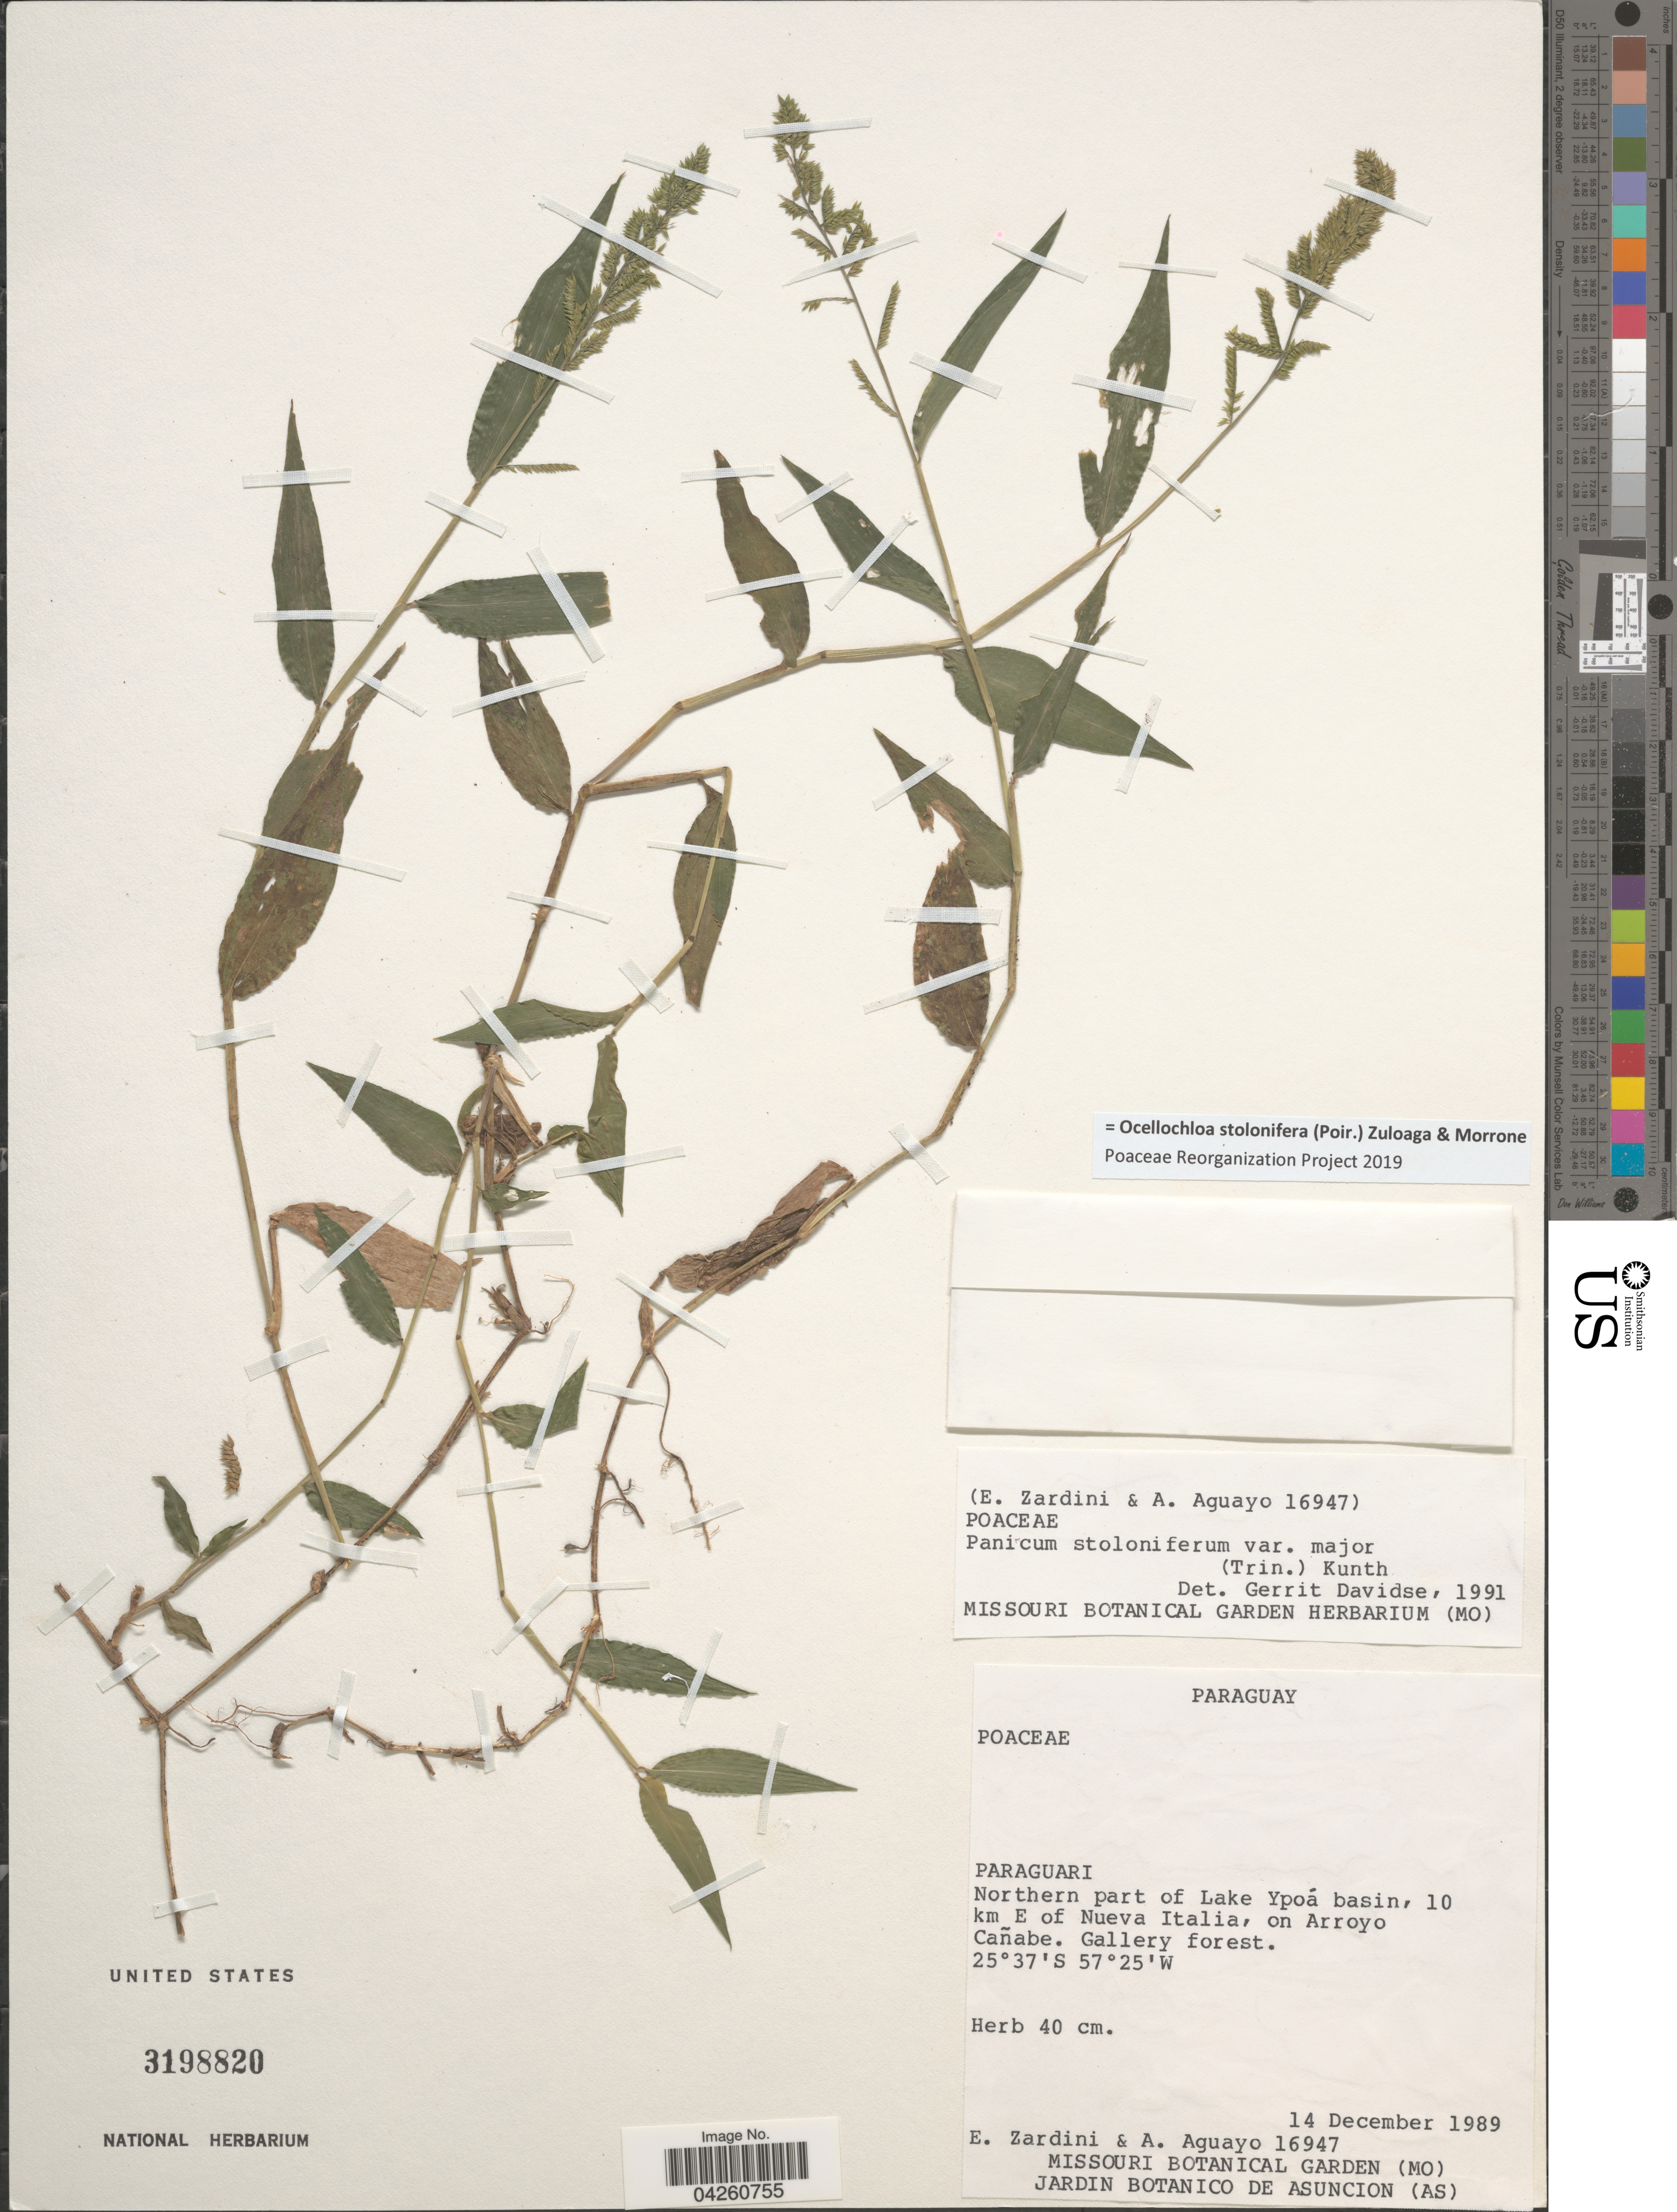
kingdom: Plantae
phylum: Tracheophyta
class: Liliopsida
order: Poales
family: Poaceae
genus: Ocellochloa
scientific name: Ocellochloa stolonifera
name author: (Poir.) Zuloaga & Morrone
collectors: E. Zardini & A. Aguayo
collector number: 16947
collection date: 1989-12-14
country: Paraguay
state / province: Paraguari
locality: Northern part of Lake Ypoá basin, 10 km E of Nueva Italia, on Arroyo Cañabe.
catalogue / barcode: US 3198820